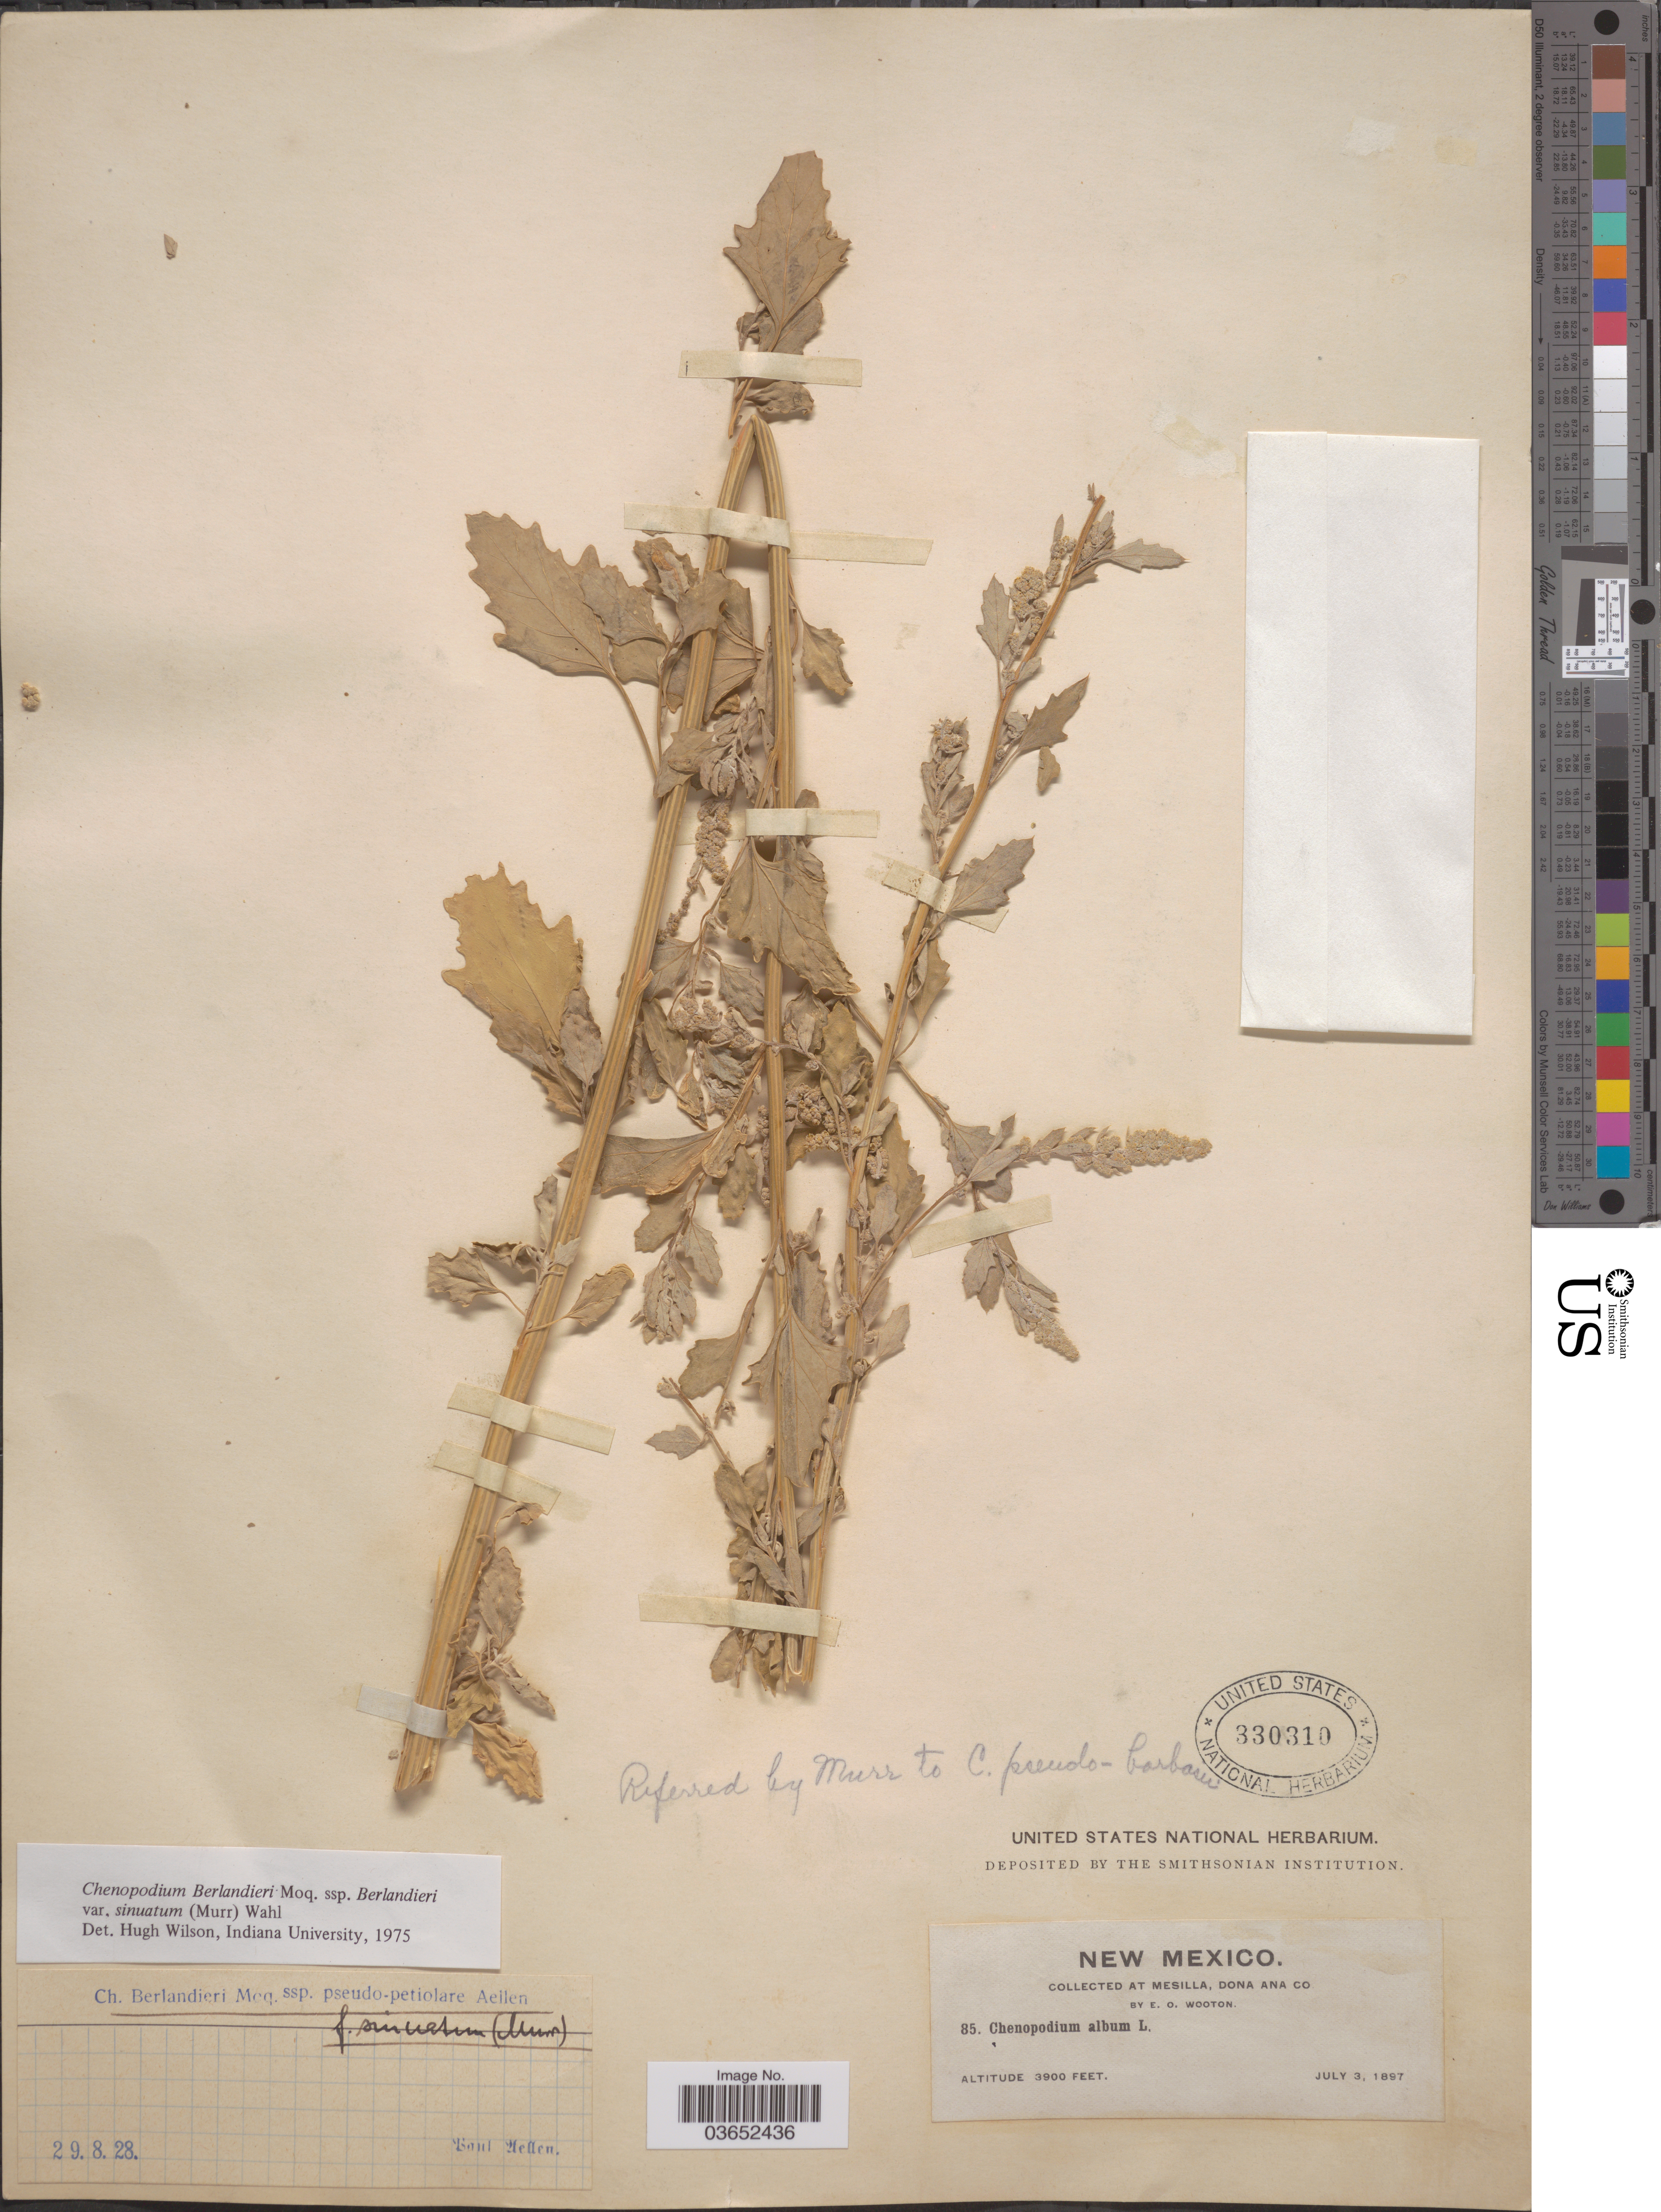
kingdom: Plantae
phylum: Tracheophyta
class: Magnoliopsida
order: Caryophyllales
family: Amaranthaceae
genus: Chenopodium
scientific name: Chenopodium berlandieri var. sinuatum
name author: (Murr.) Wahl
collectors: E. O. Wooton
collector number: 85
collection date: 1897-07-03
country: United States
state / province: New Mexico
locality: At Mesilla, Dona Ana Co.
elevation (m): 1189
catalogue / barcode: US 330310